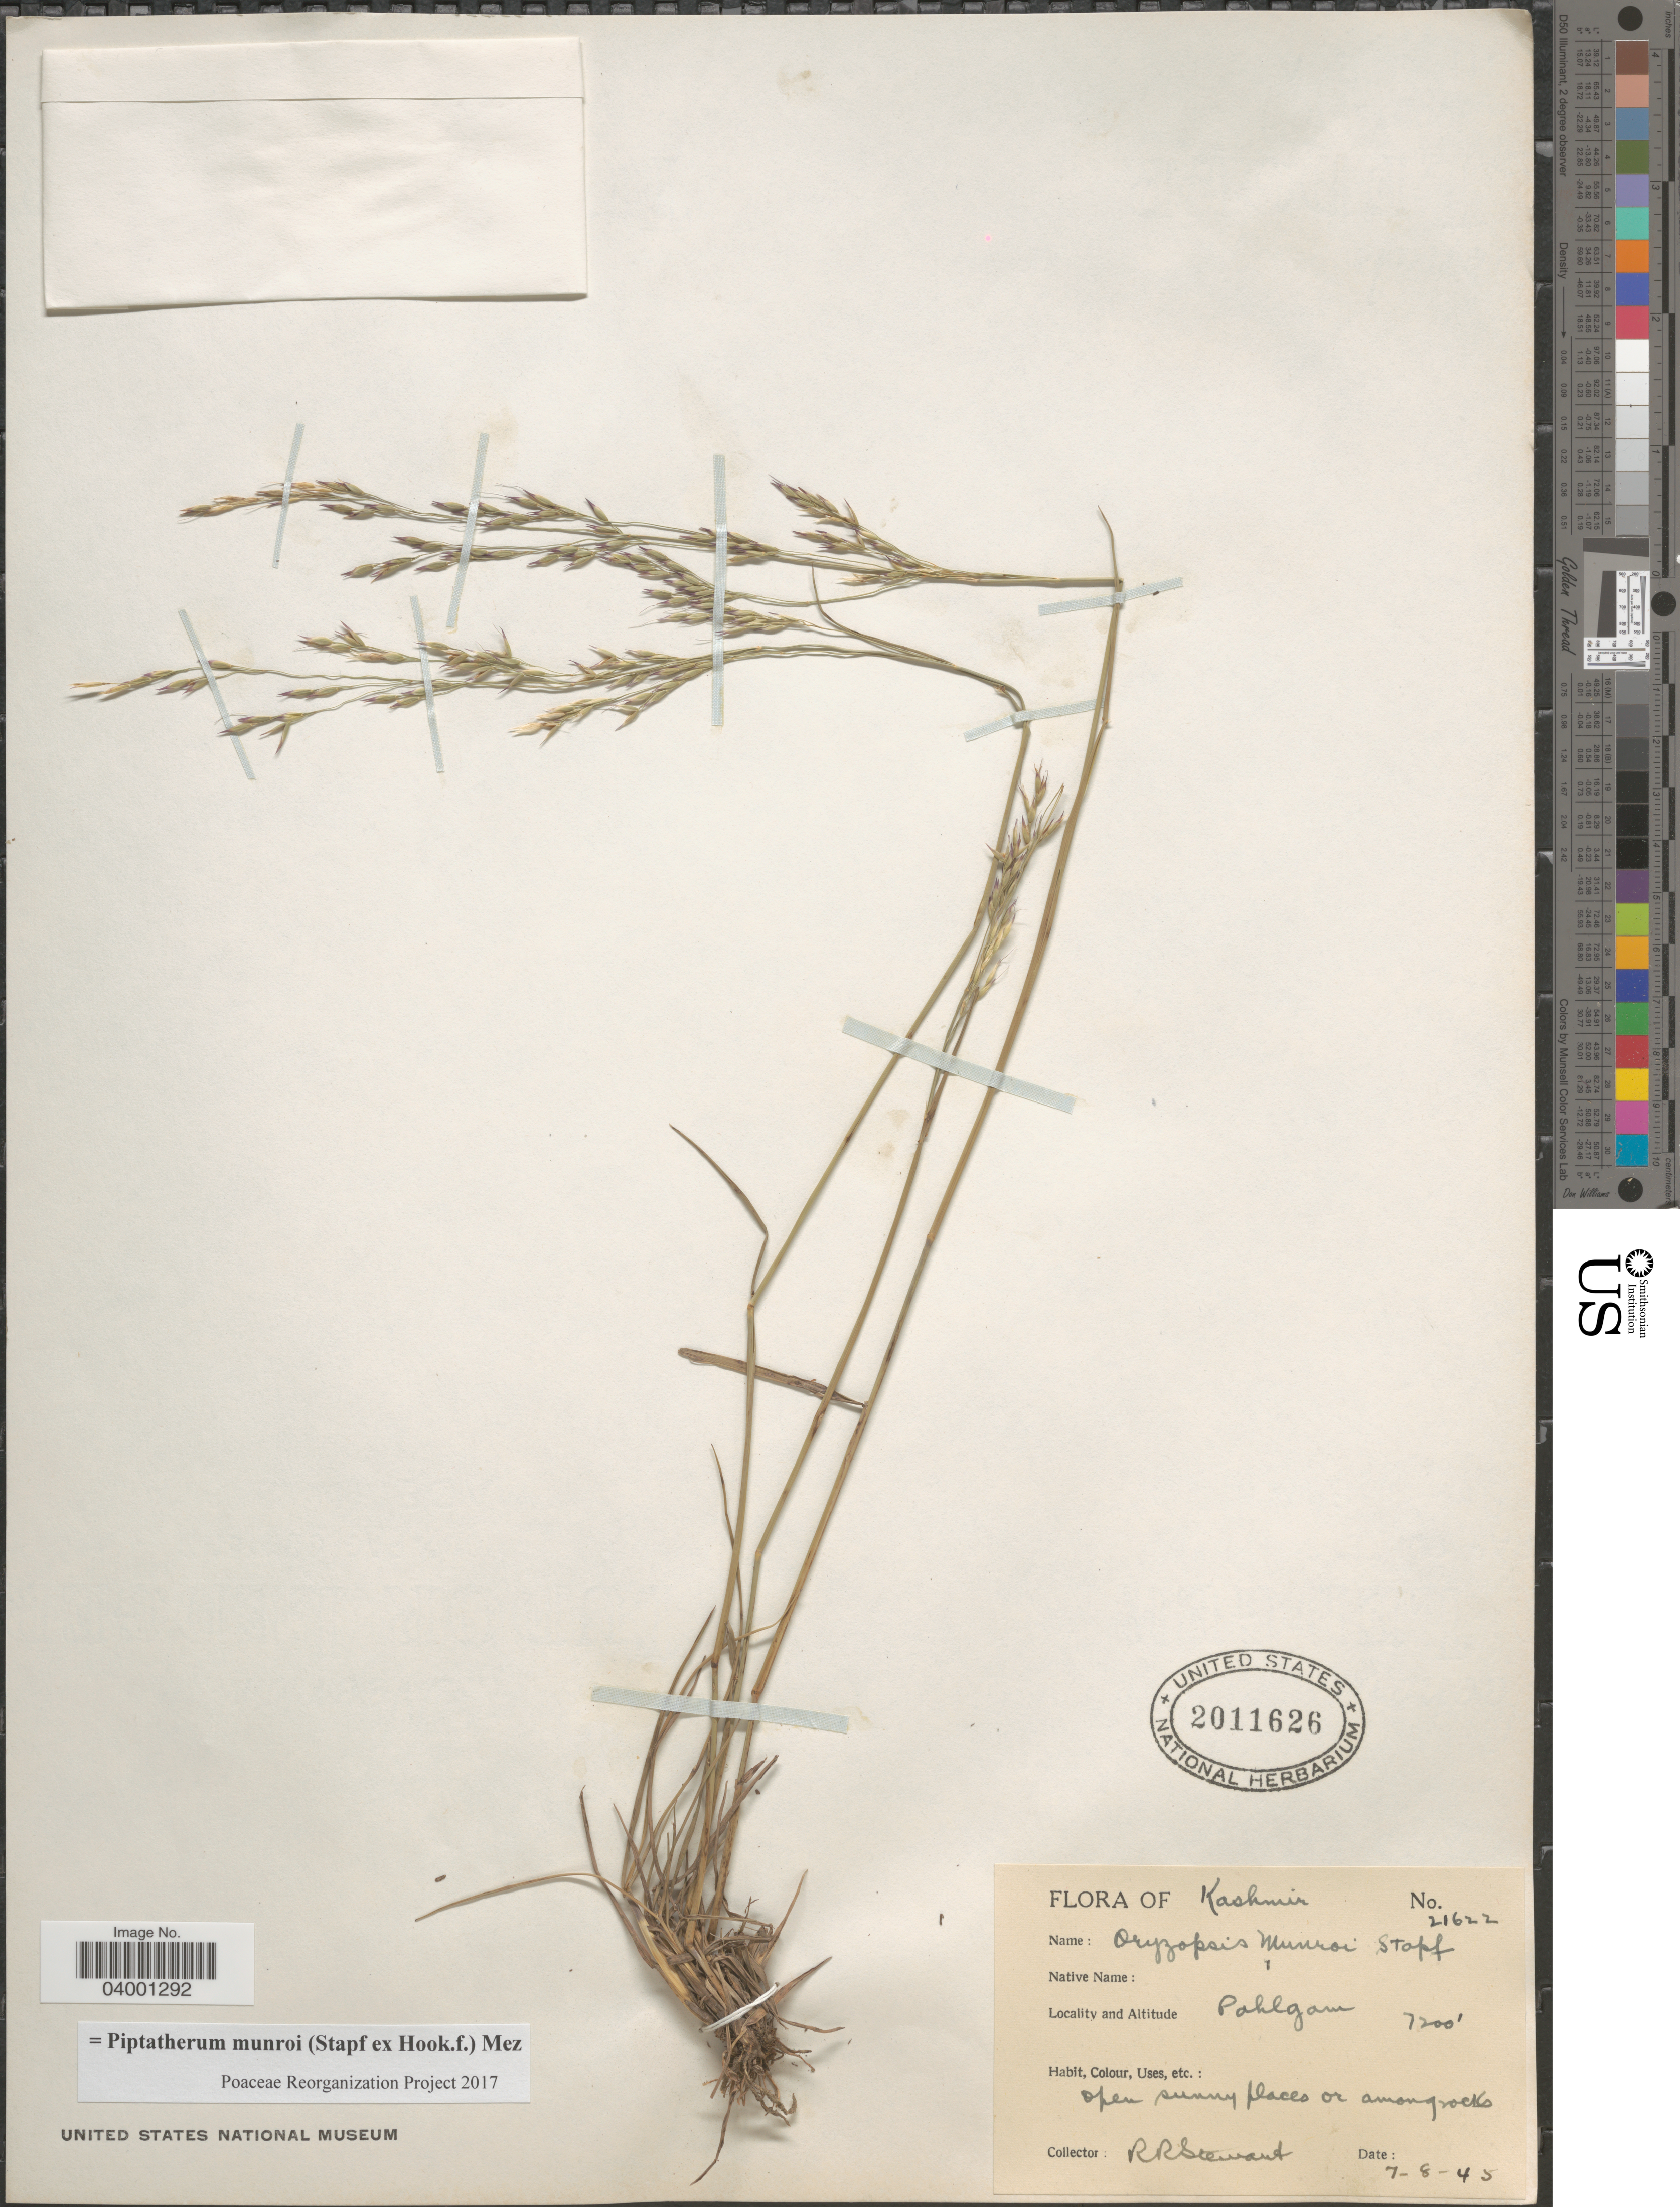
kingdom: Plantae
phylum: Tracheophyta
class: Liliopsida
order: Poales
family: Poaceae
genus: Piptatherum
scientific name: Piptatherum munroi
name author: (Stapf) Mez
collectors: R. Stewart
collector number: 21622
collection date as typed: Transcribed d/m/y: 7/8/45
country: India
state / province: Jammu and Kashmir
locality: Kashmir. Pahlgam.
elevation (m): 2195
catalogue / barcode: US 2011626